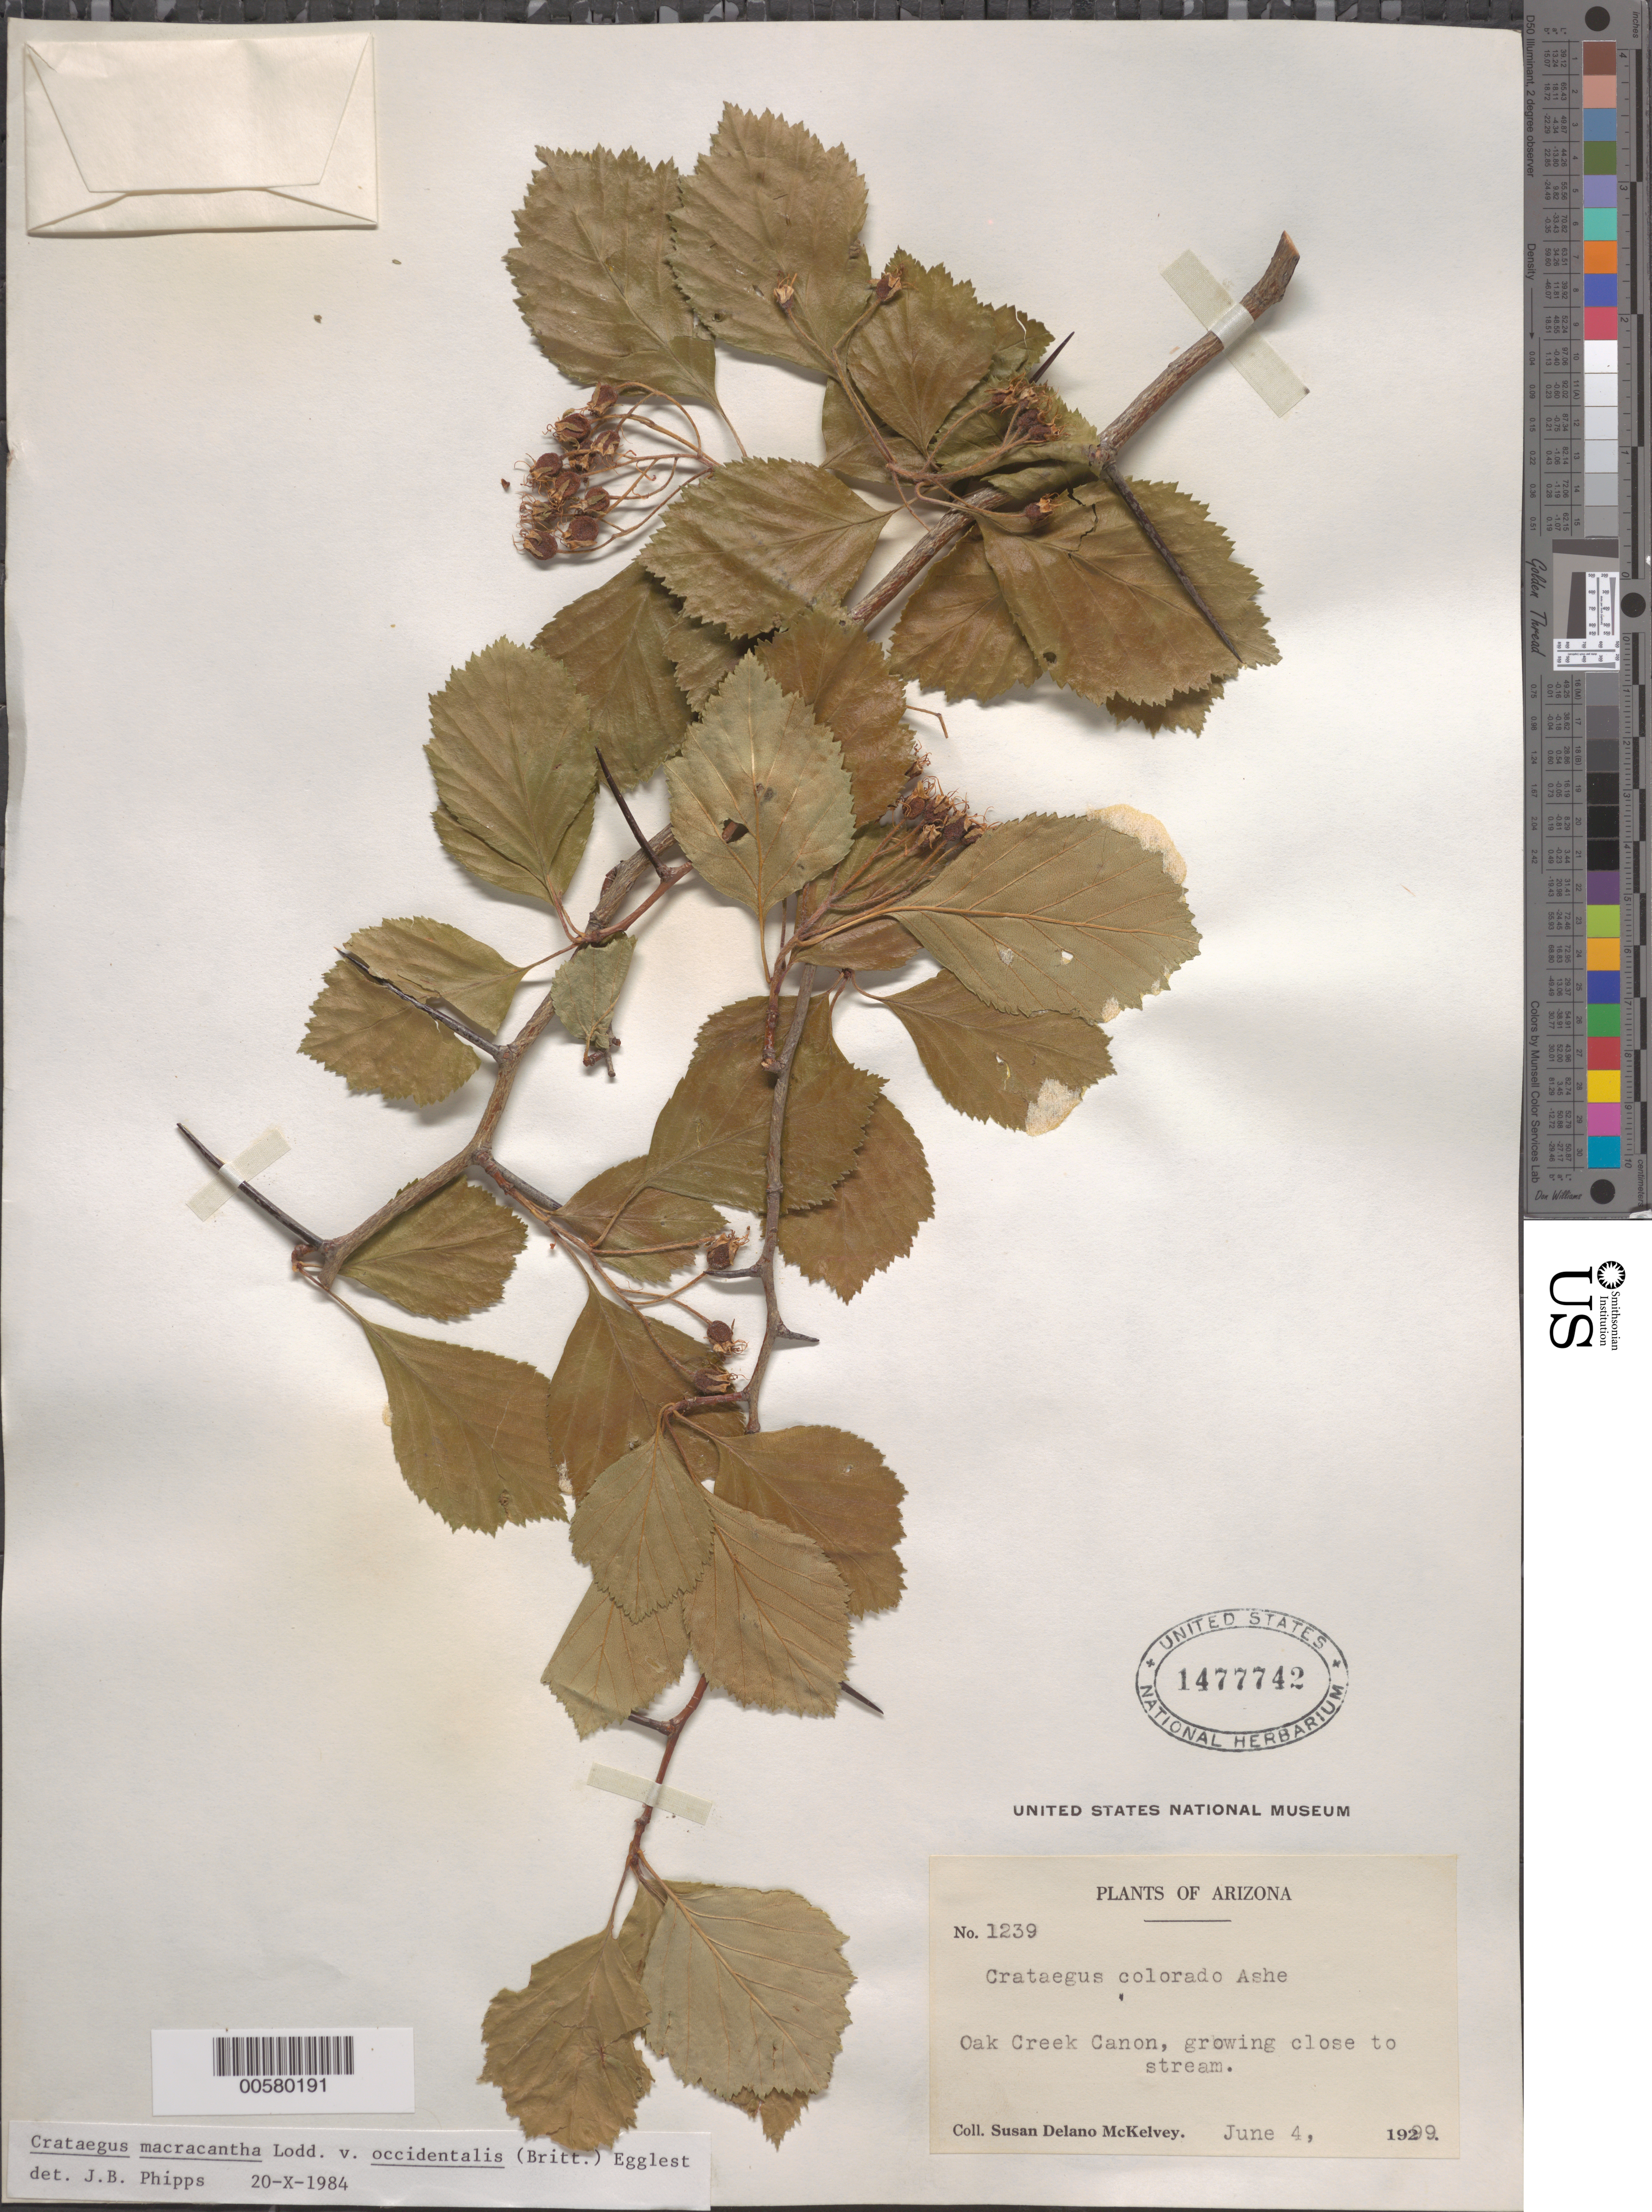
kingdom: Plantae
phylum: Tracheophyta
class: Magnoliopsida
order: Rosales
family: Rosaceae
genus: Crataegus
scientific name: Crataegus macracantha var. occidentalis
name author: (Britton) Eggl.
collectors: S. A. McKelvey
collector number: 1239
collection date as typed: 04 Jun 1909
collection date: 1909-06-04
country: United States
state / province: Arizona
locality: Flagstaff, Oak Creek Canyon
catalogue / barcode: US 1477742